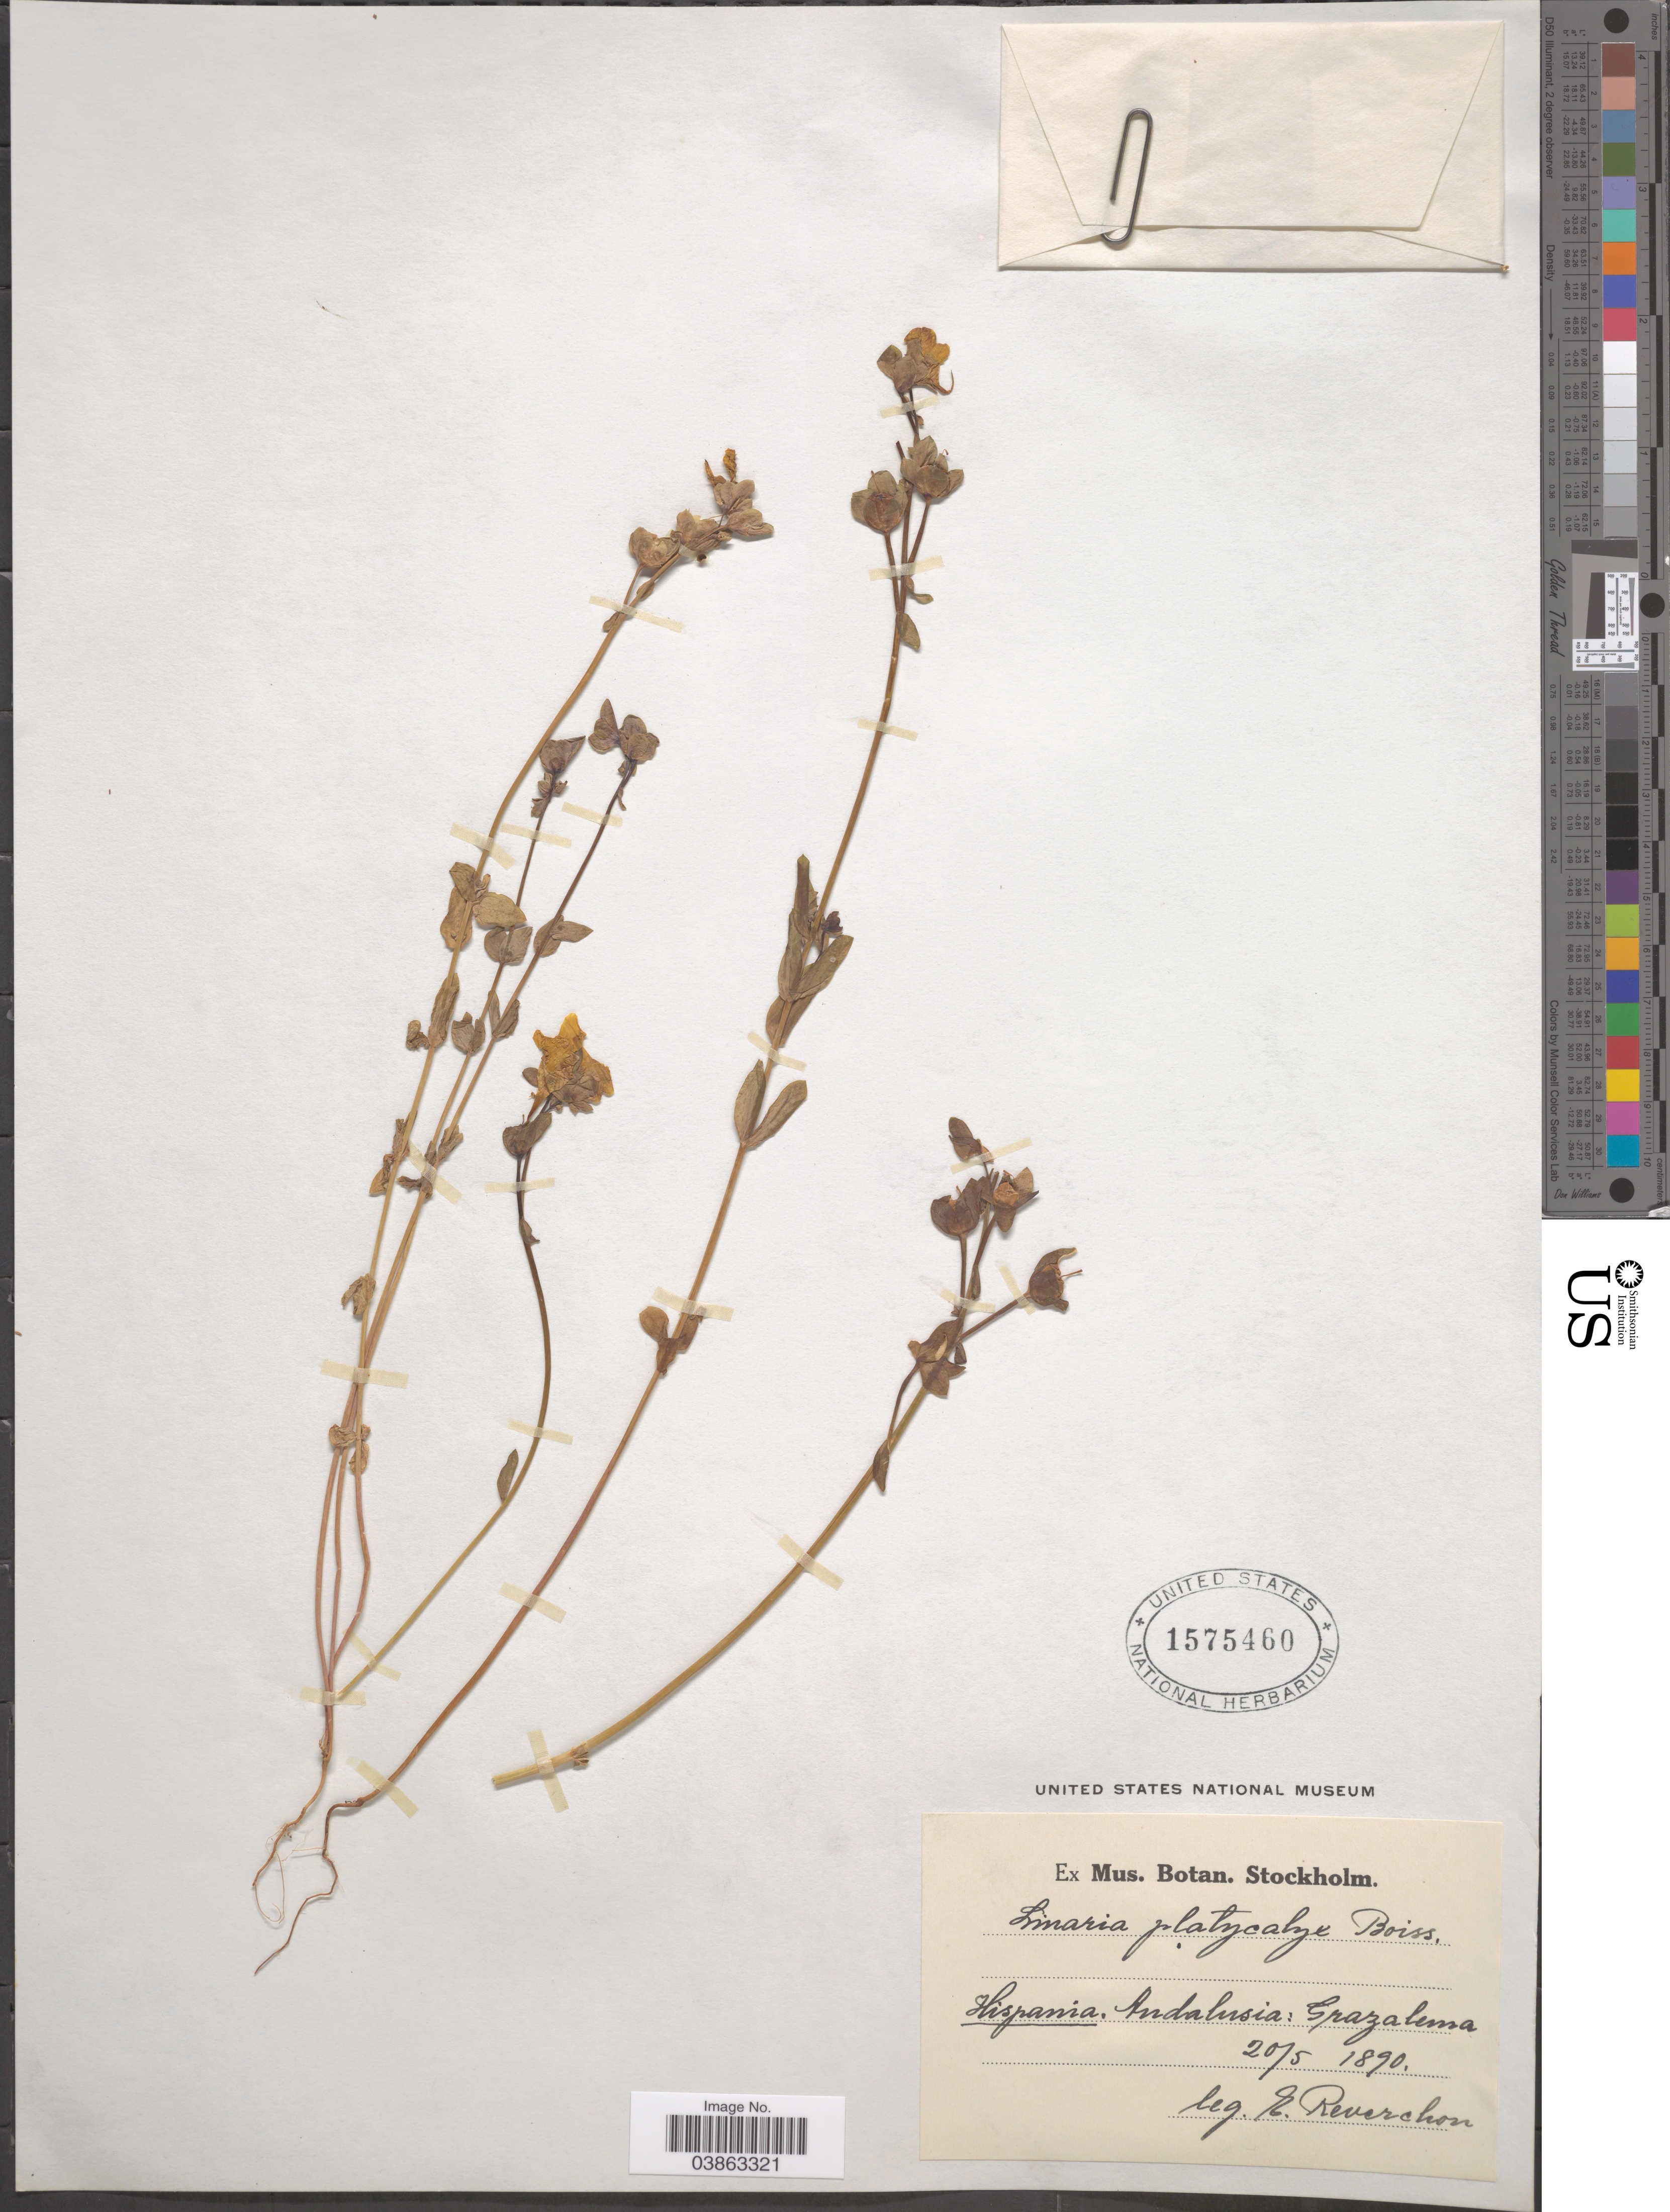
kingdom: Plantae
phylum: Tracheophyta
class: Magnoliopsida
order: Lamiales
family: Plantaginaceae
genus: Linaria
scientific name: Linaria platycalyx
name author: Boiss.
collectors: E. Reverchon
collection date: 1890-05-20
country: Spain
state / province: Andalucía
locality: Hispania. Andalusia: Grazalema.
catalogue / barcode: US 1575460